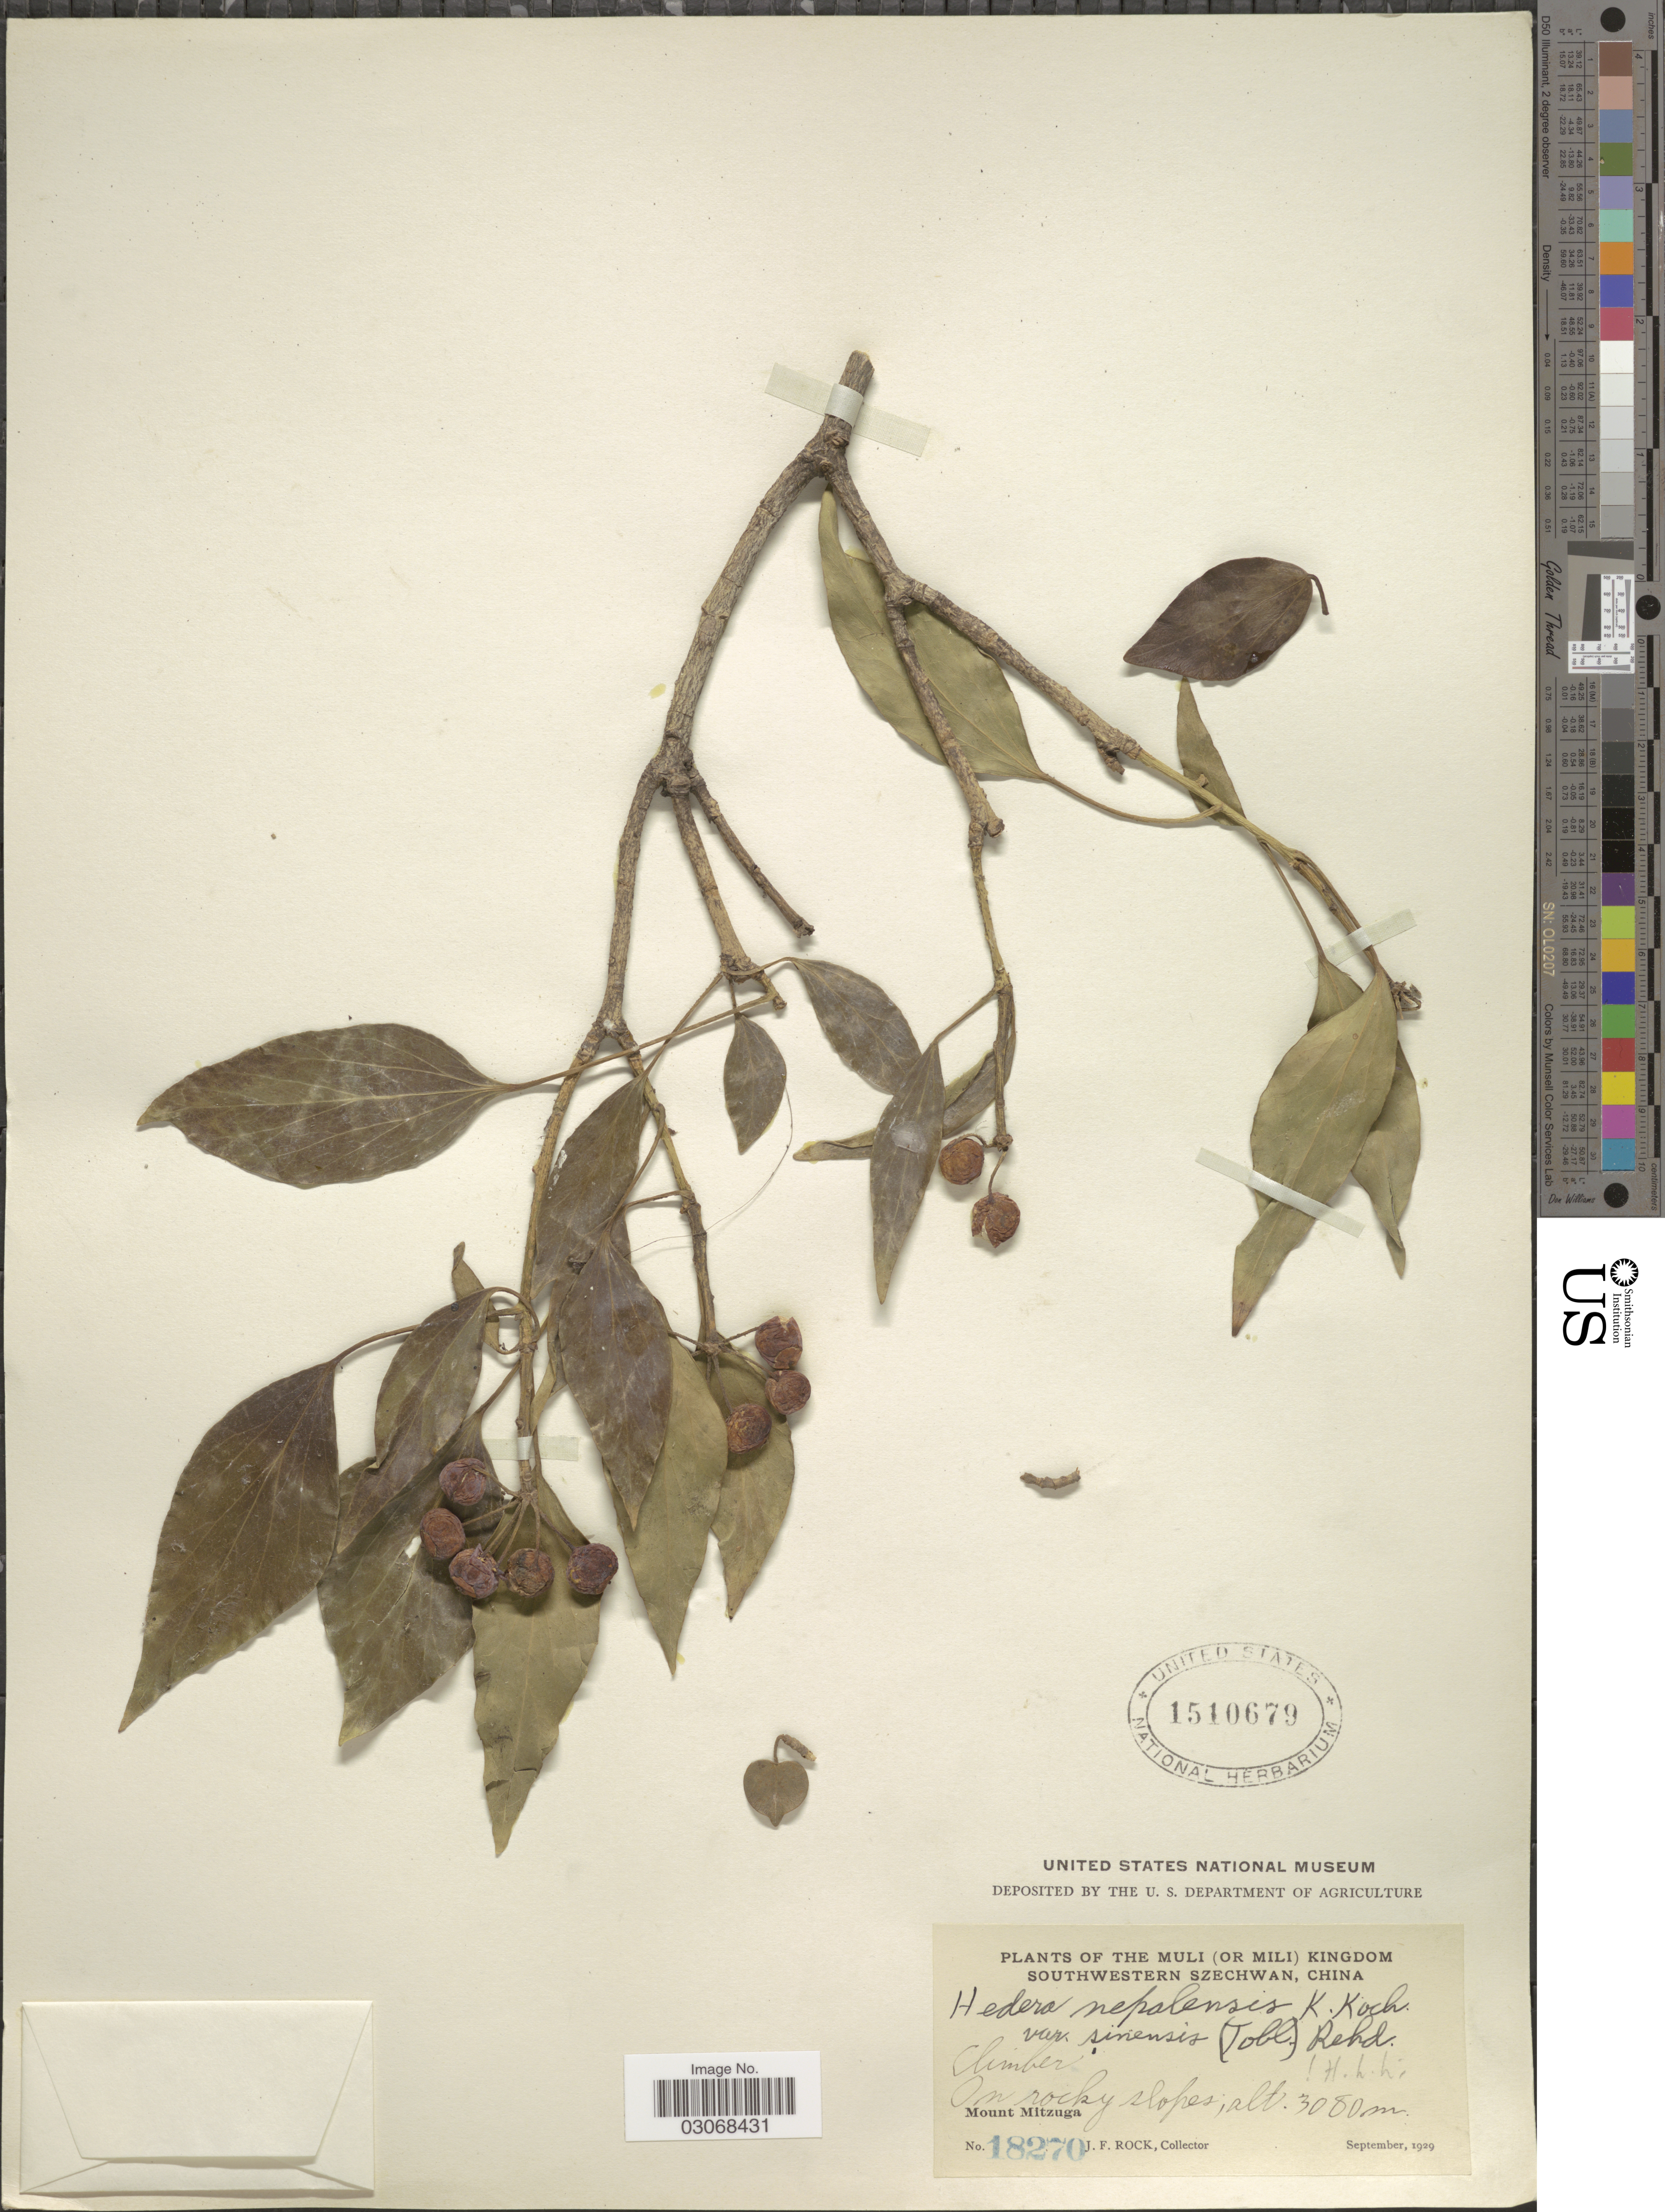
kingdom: Plantae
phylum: Tracheophyta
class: Magnoliopsida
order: Apiales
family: Araliaceae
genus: Hedera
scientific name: Hedera nepalensis var. sinensis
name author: (Tobler) Rehder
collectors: J. Rock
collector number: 18270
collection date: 1929-09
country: China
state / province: Sichuan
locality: The Muli (Or Mili) Kingdom Southwestern Szechwan, China, Mount Mitzuga.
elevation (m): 3080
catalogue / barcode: US 1510679